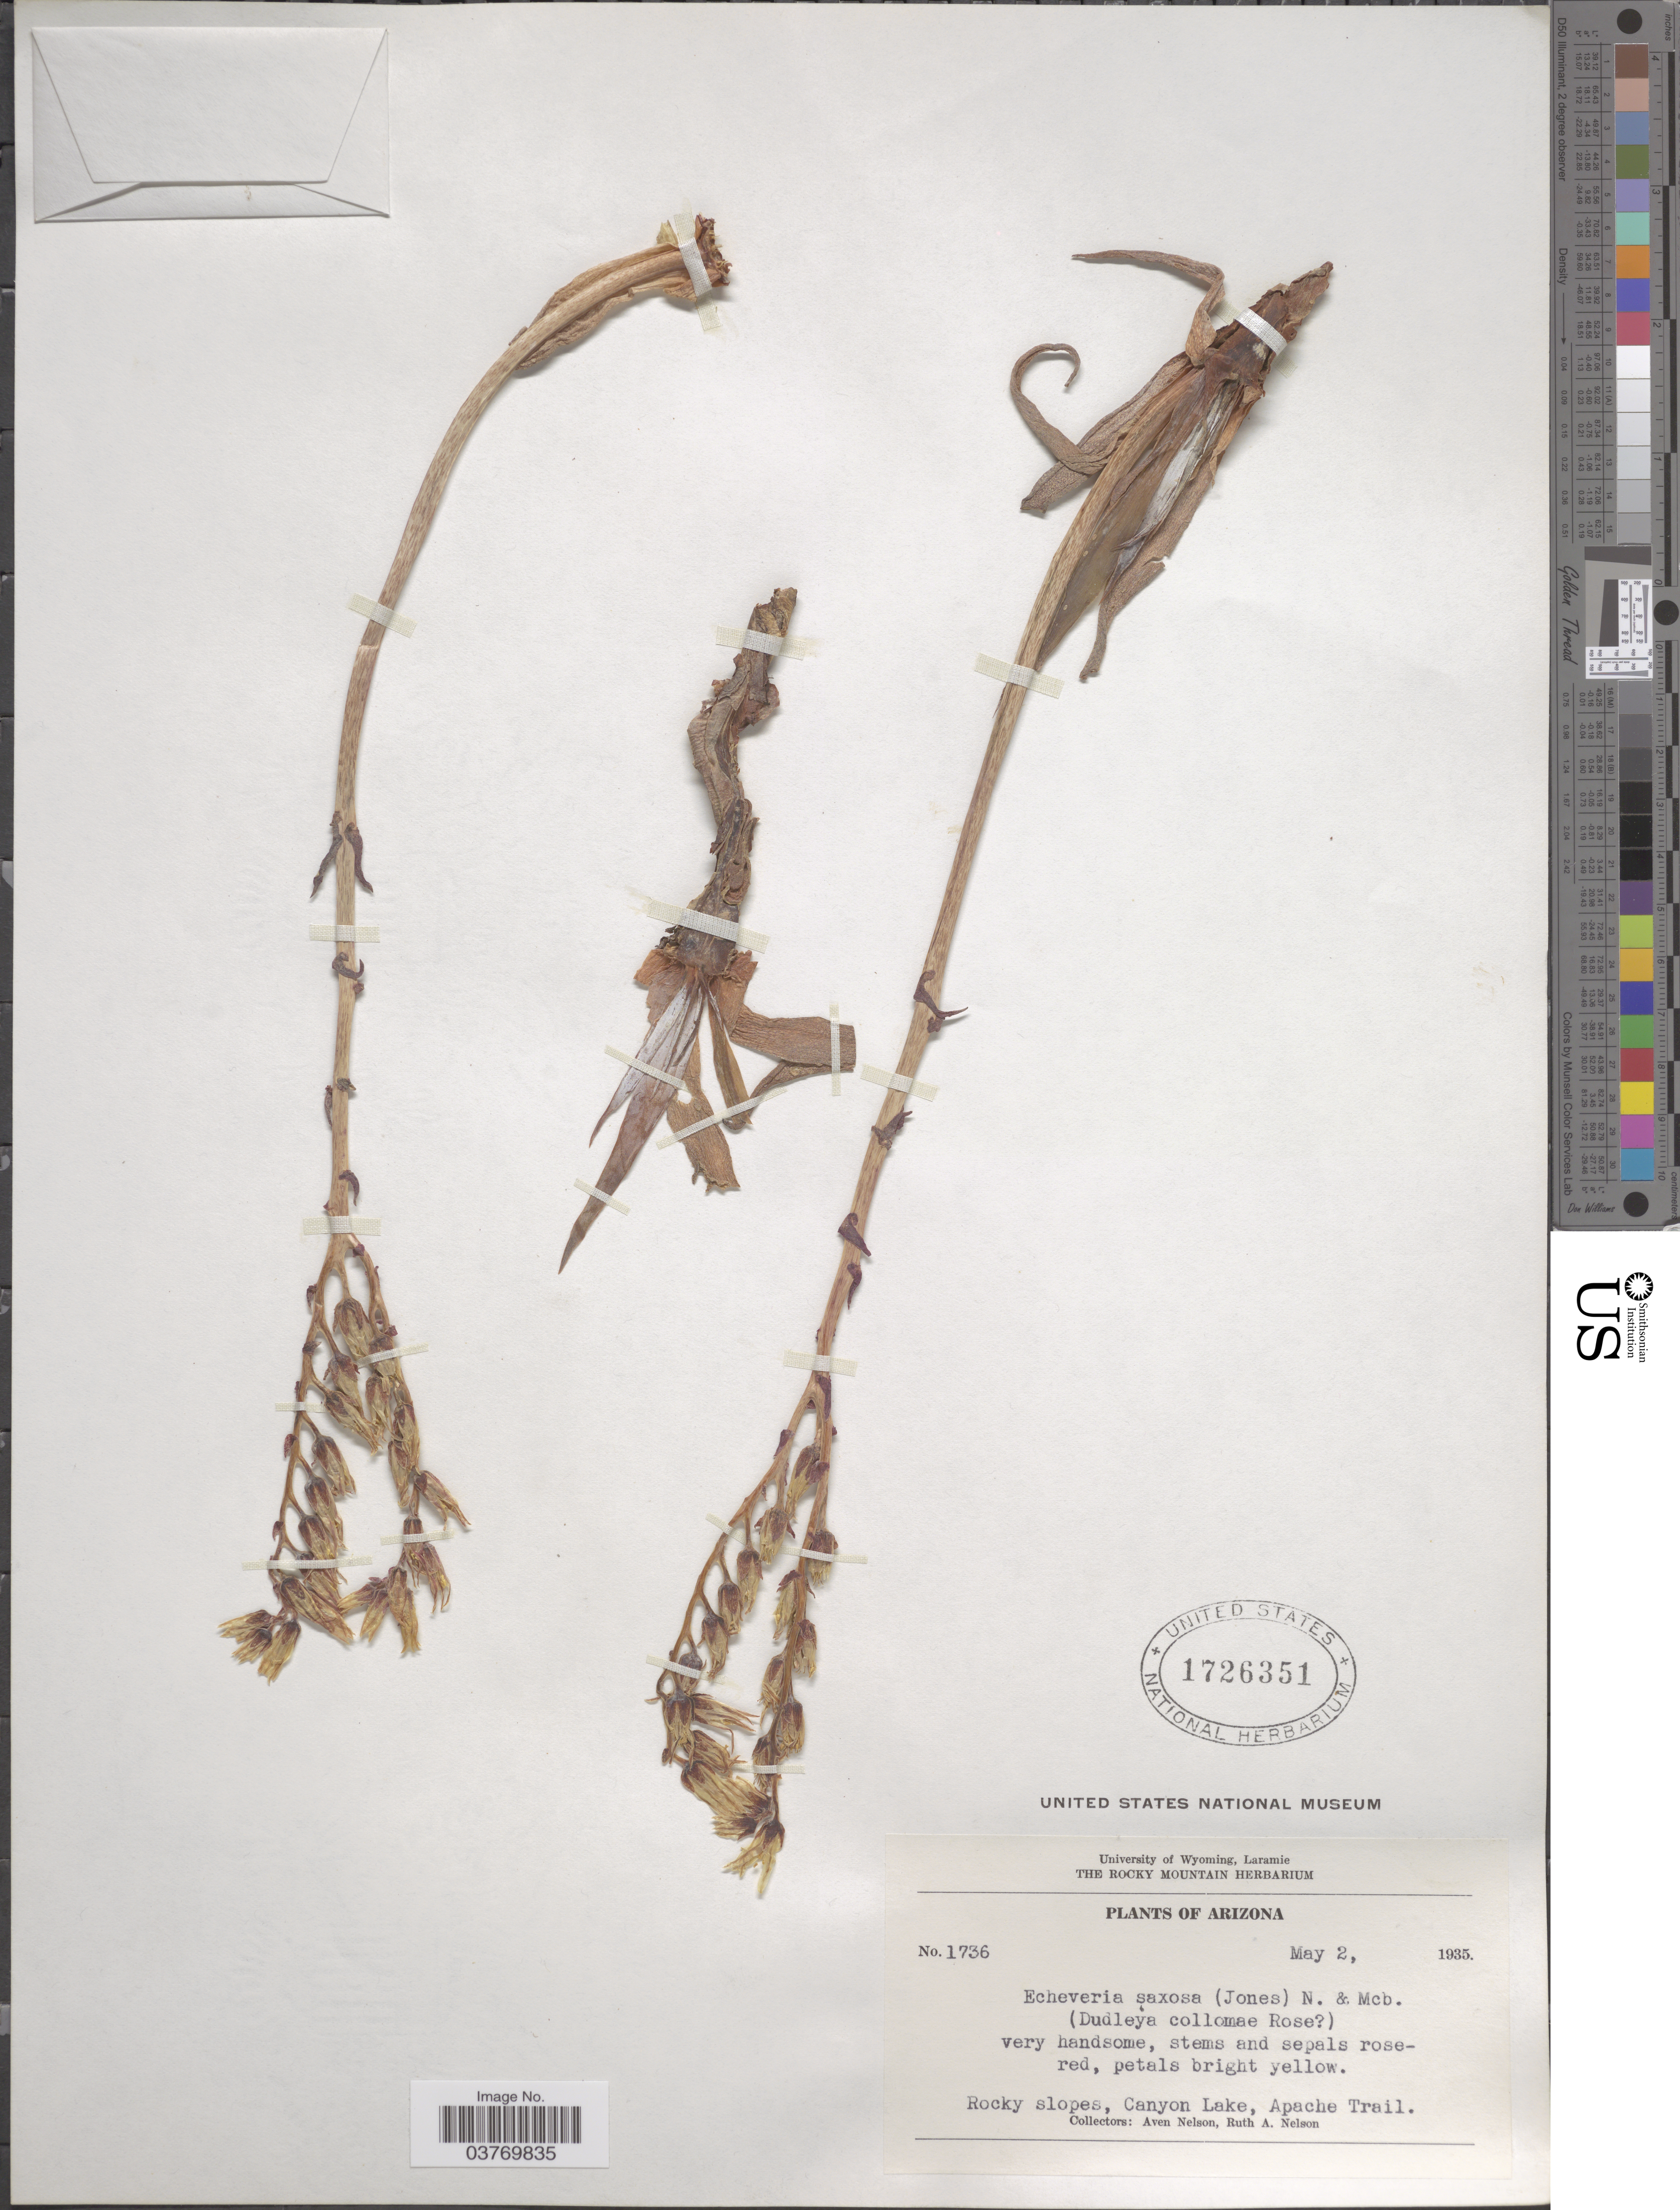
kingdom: Plantae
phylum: Tracheophyta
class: Magnoliopsida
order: Saxifragales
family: Crassulaceae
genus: Dudleya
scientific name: Dudleya collomiae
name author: Rose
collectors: A. Nelson & R. A. Nelson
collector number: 1736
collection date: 1935-05-02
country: United States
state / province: Arizona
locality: Canyon Lake, Apache Trail.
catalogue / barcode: US 1726351